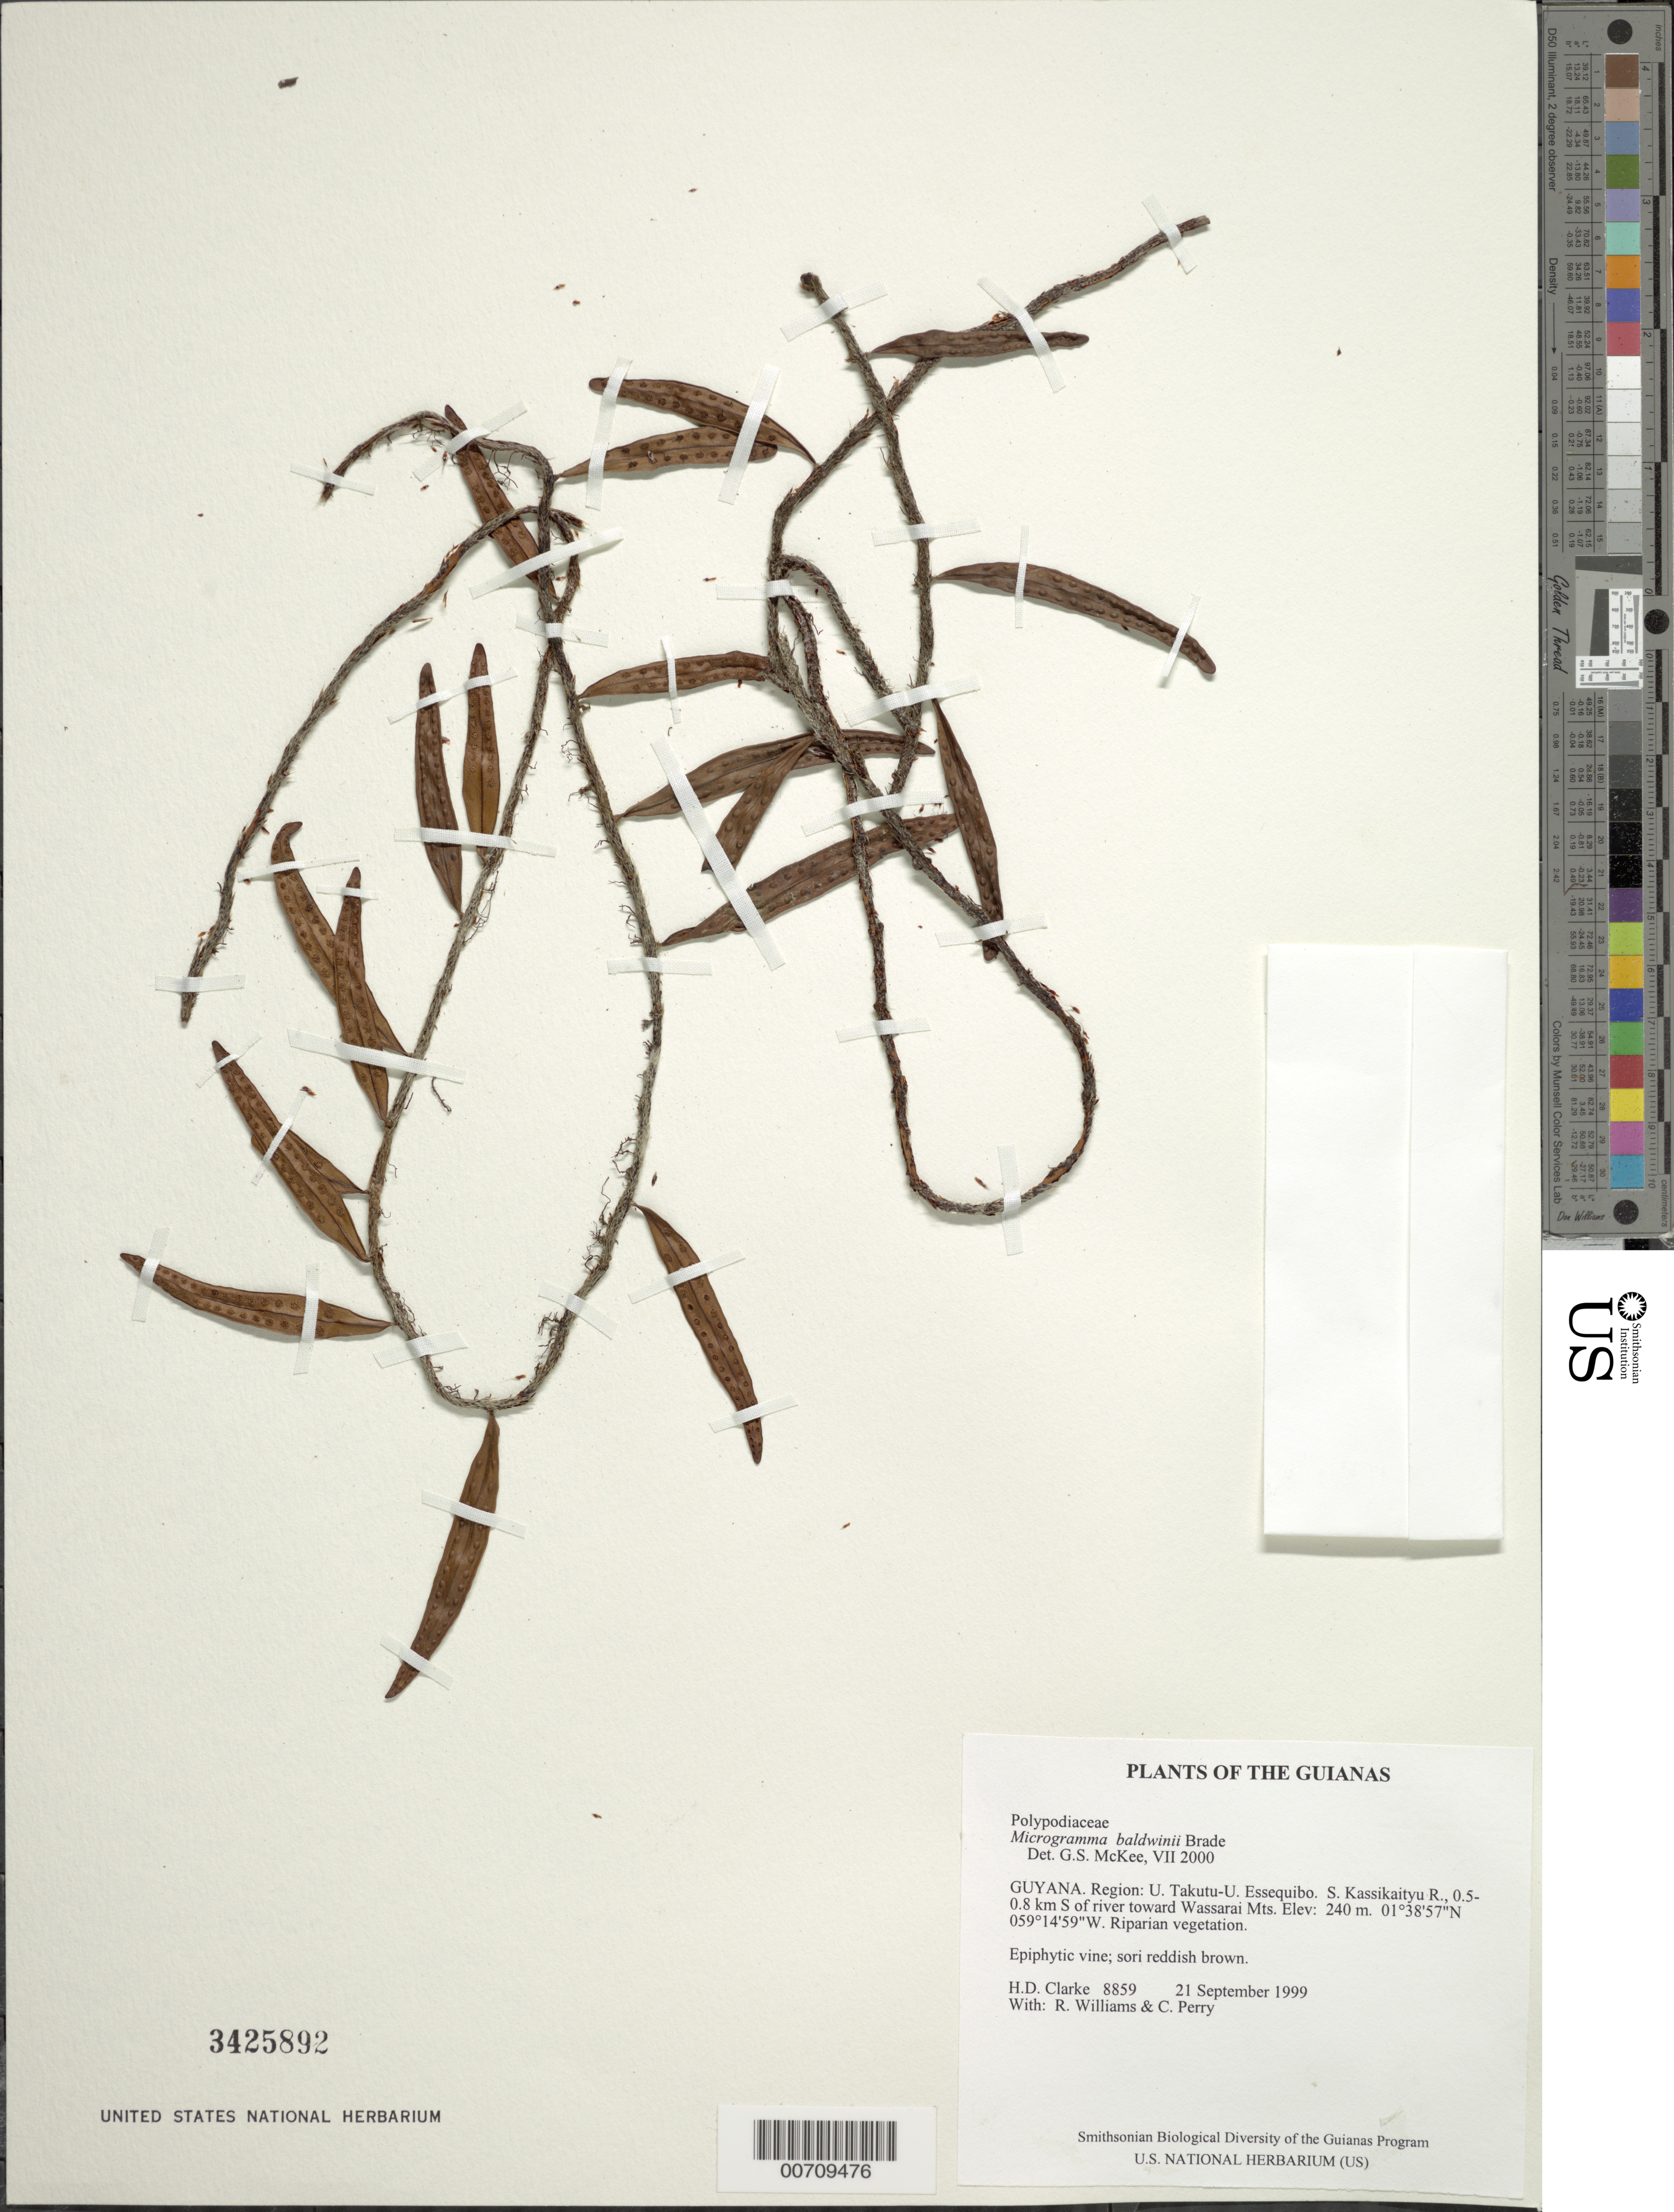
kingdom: Plantae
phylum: Tracheophyta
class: Polypodiopsida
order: Polypodiales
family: Polypodiaceae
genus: Microgramma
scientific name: Microgramma baldwinii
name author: Brade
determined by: McKee, G. S., (US), NMNH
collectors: H. D. Clarke, R. Williams & C. Perry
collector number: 8859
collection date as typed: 21 September 1999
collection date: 1999-09-21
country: Guyana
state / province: U. Takutu-U. Essequibo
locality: S. Kassikaityu R., 0.5-0.8 km S of river toward Wassarai Mts.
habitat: Riparian vegetation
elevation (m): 240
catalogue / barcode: US 3425892